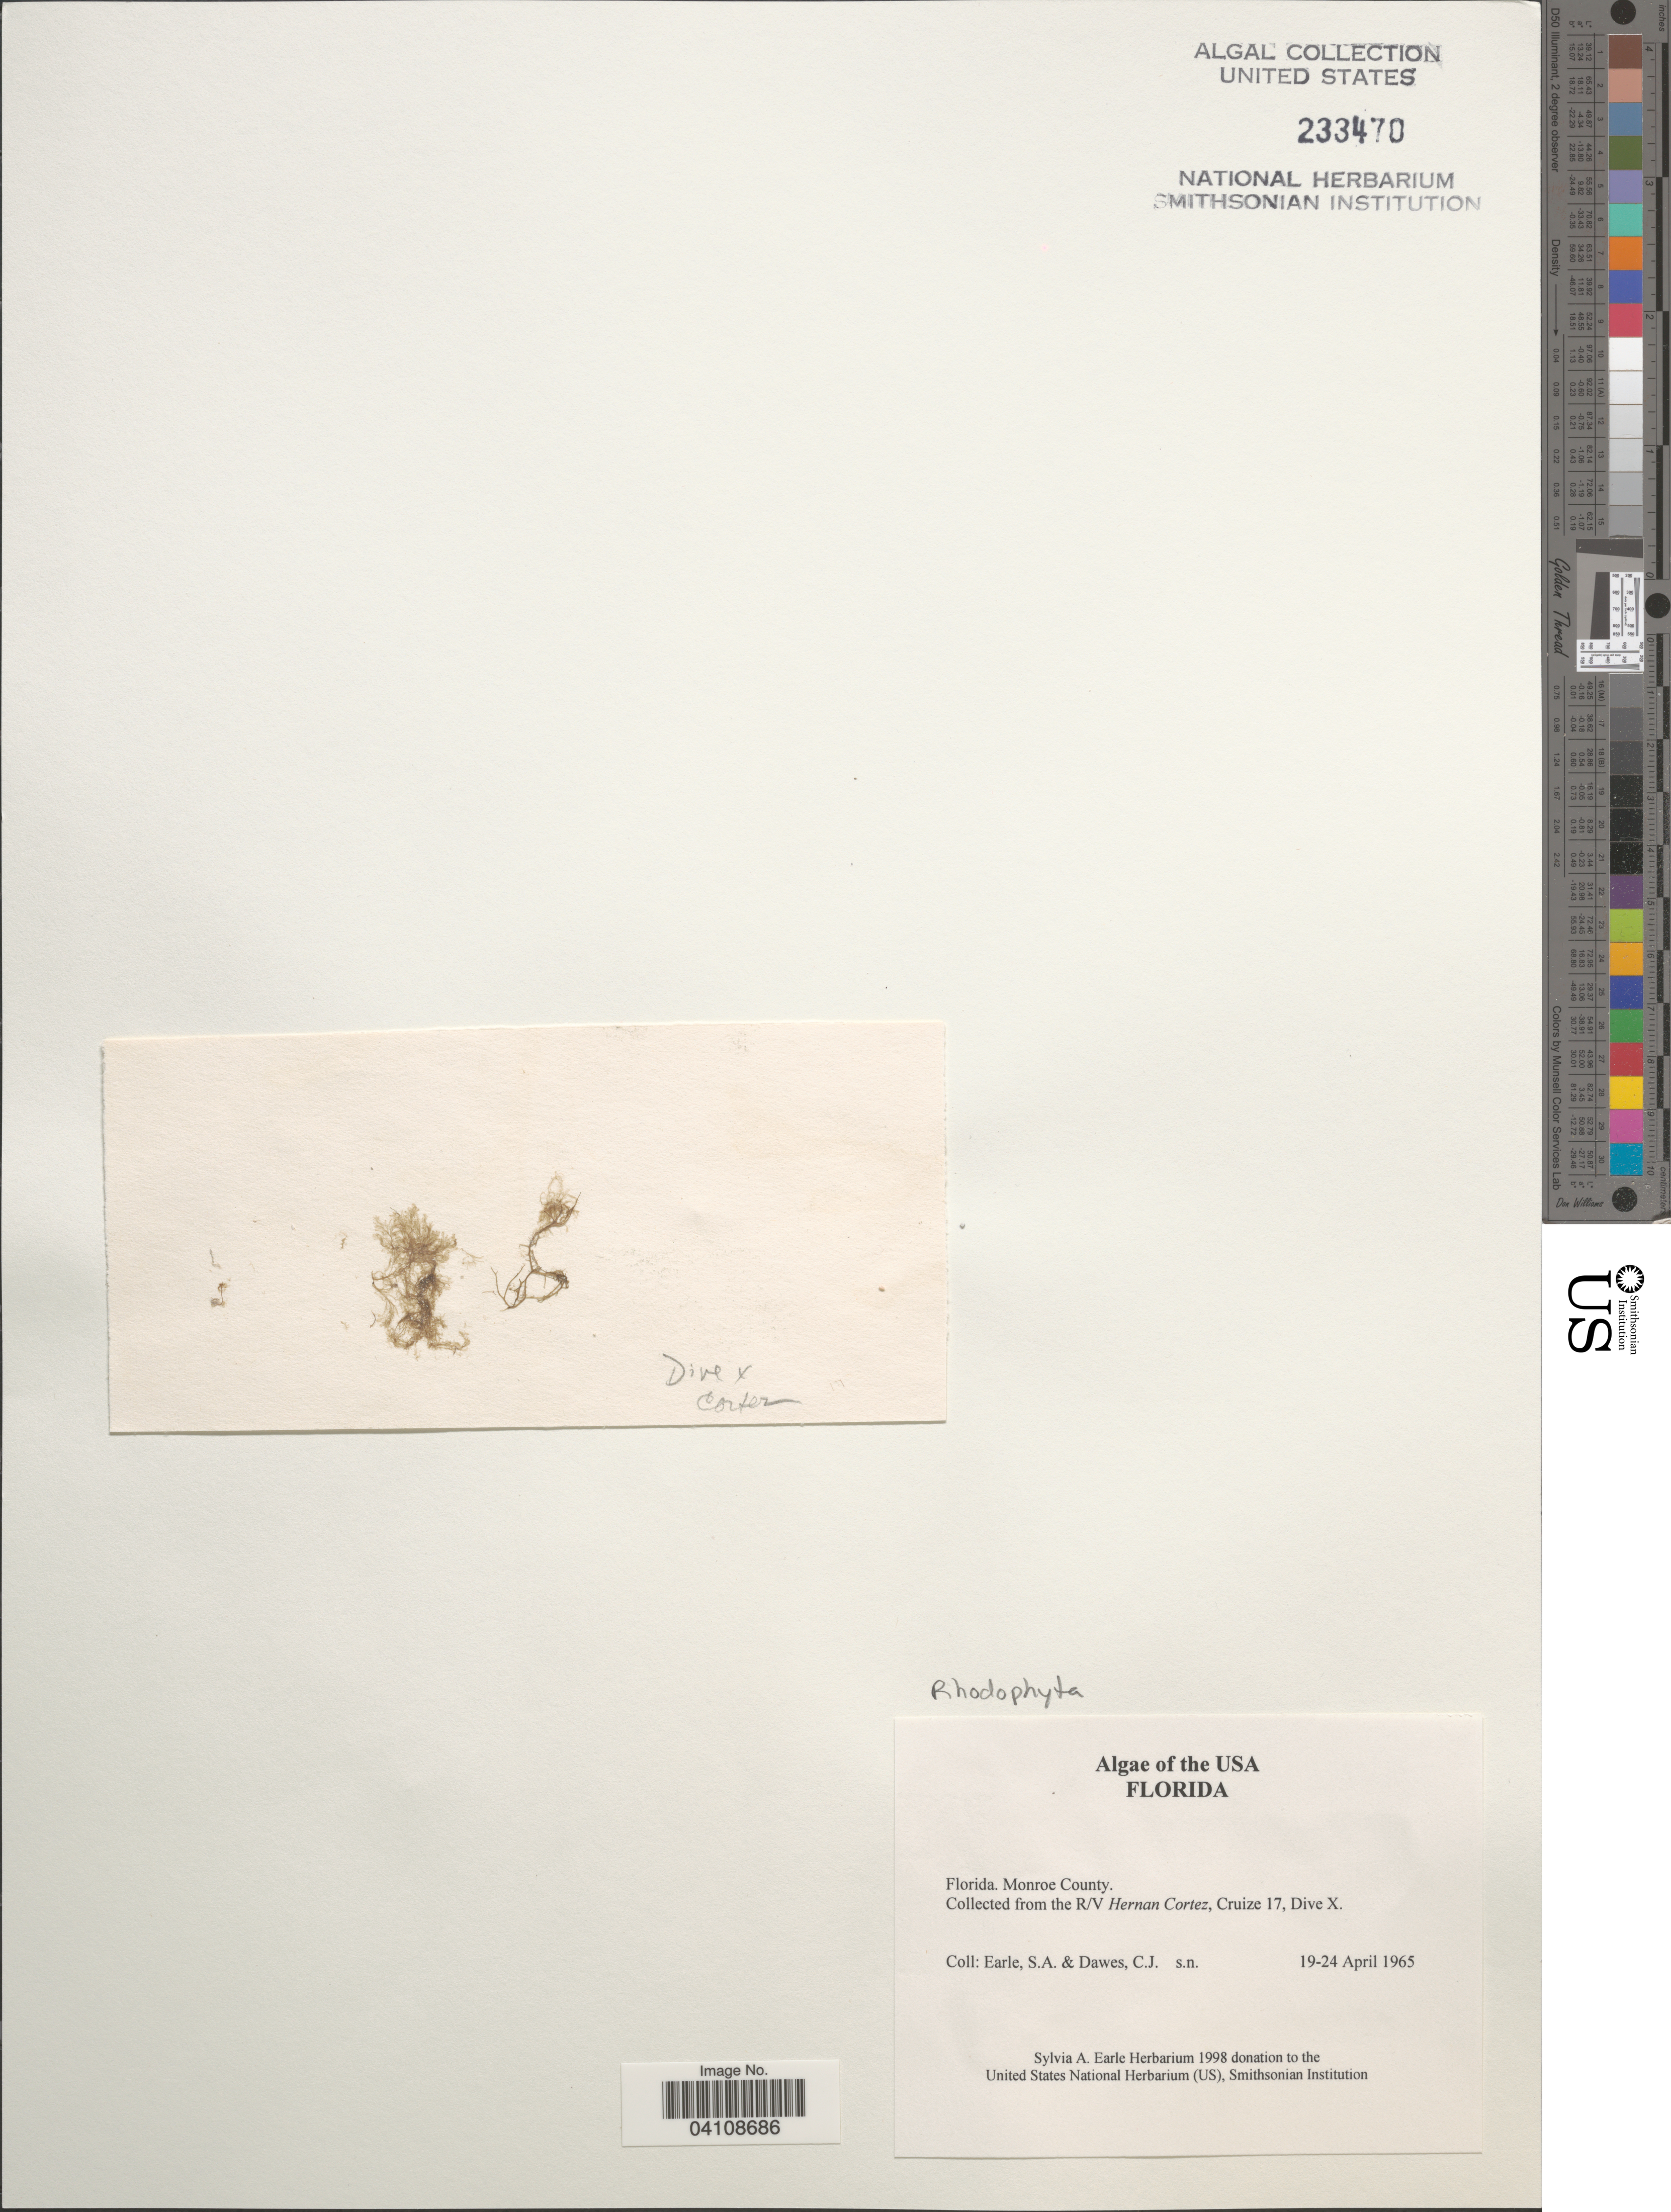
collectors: S. A. Earle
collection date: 1965-04-19/1965-04-24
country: United States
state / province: Florida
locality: Monroe County. The R/V Hernan Cortez, Cruize 17, Dive X.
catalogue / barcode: US 233470